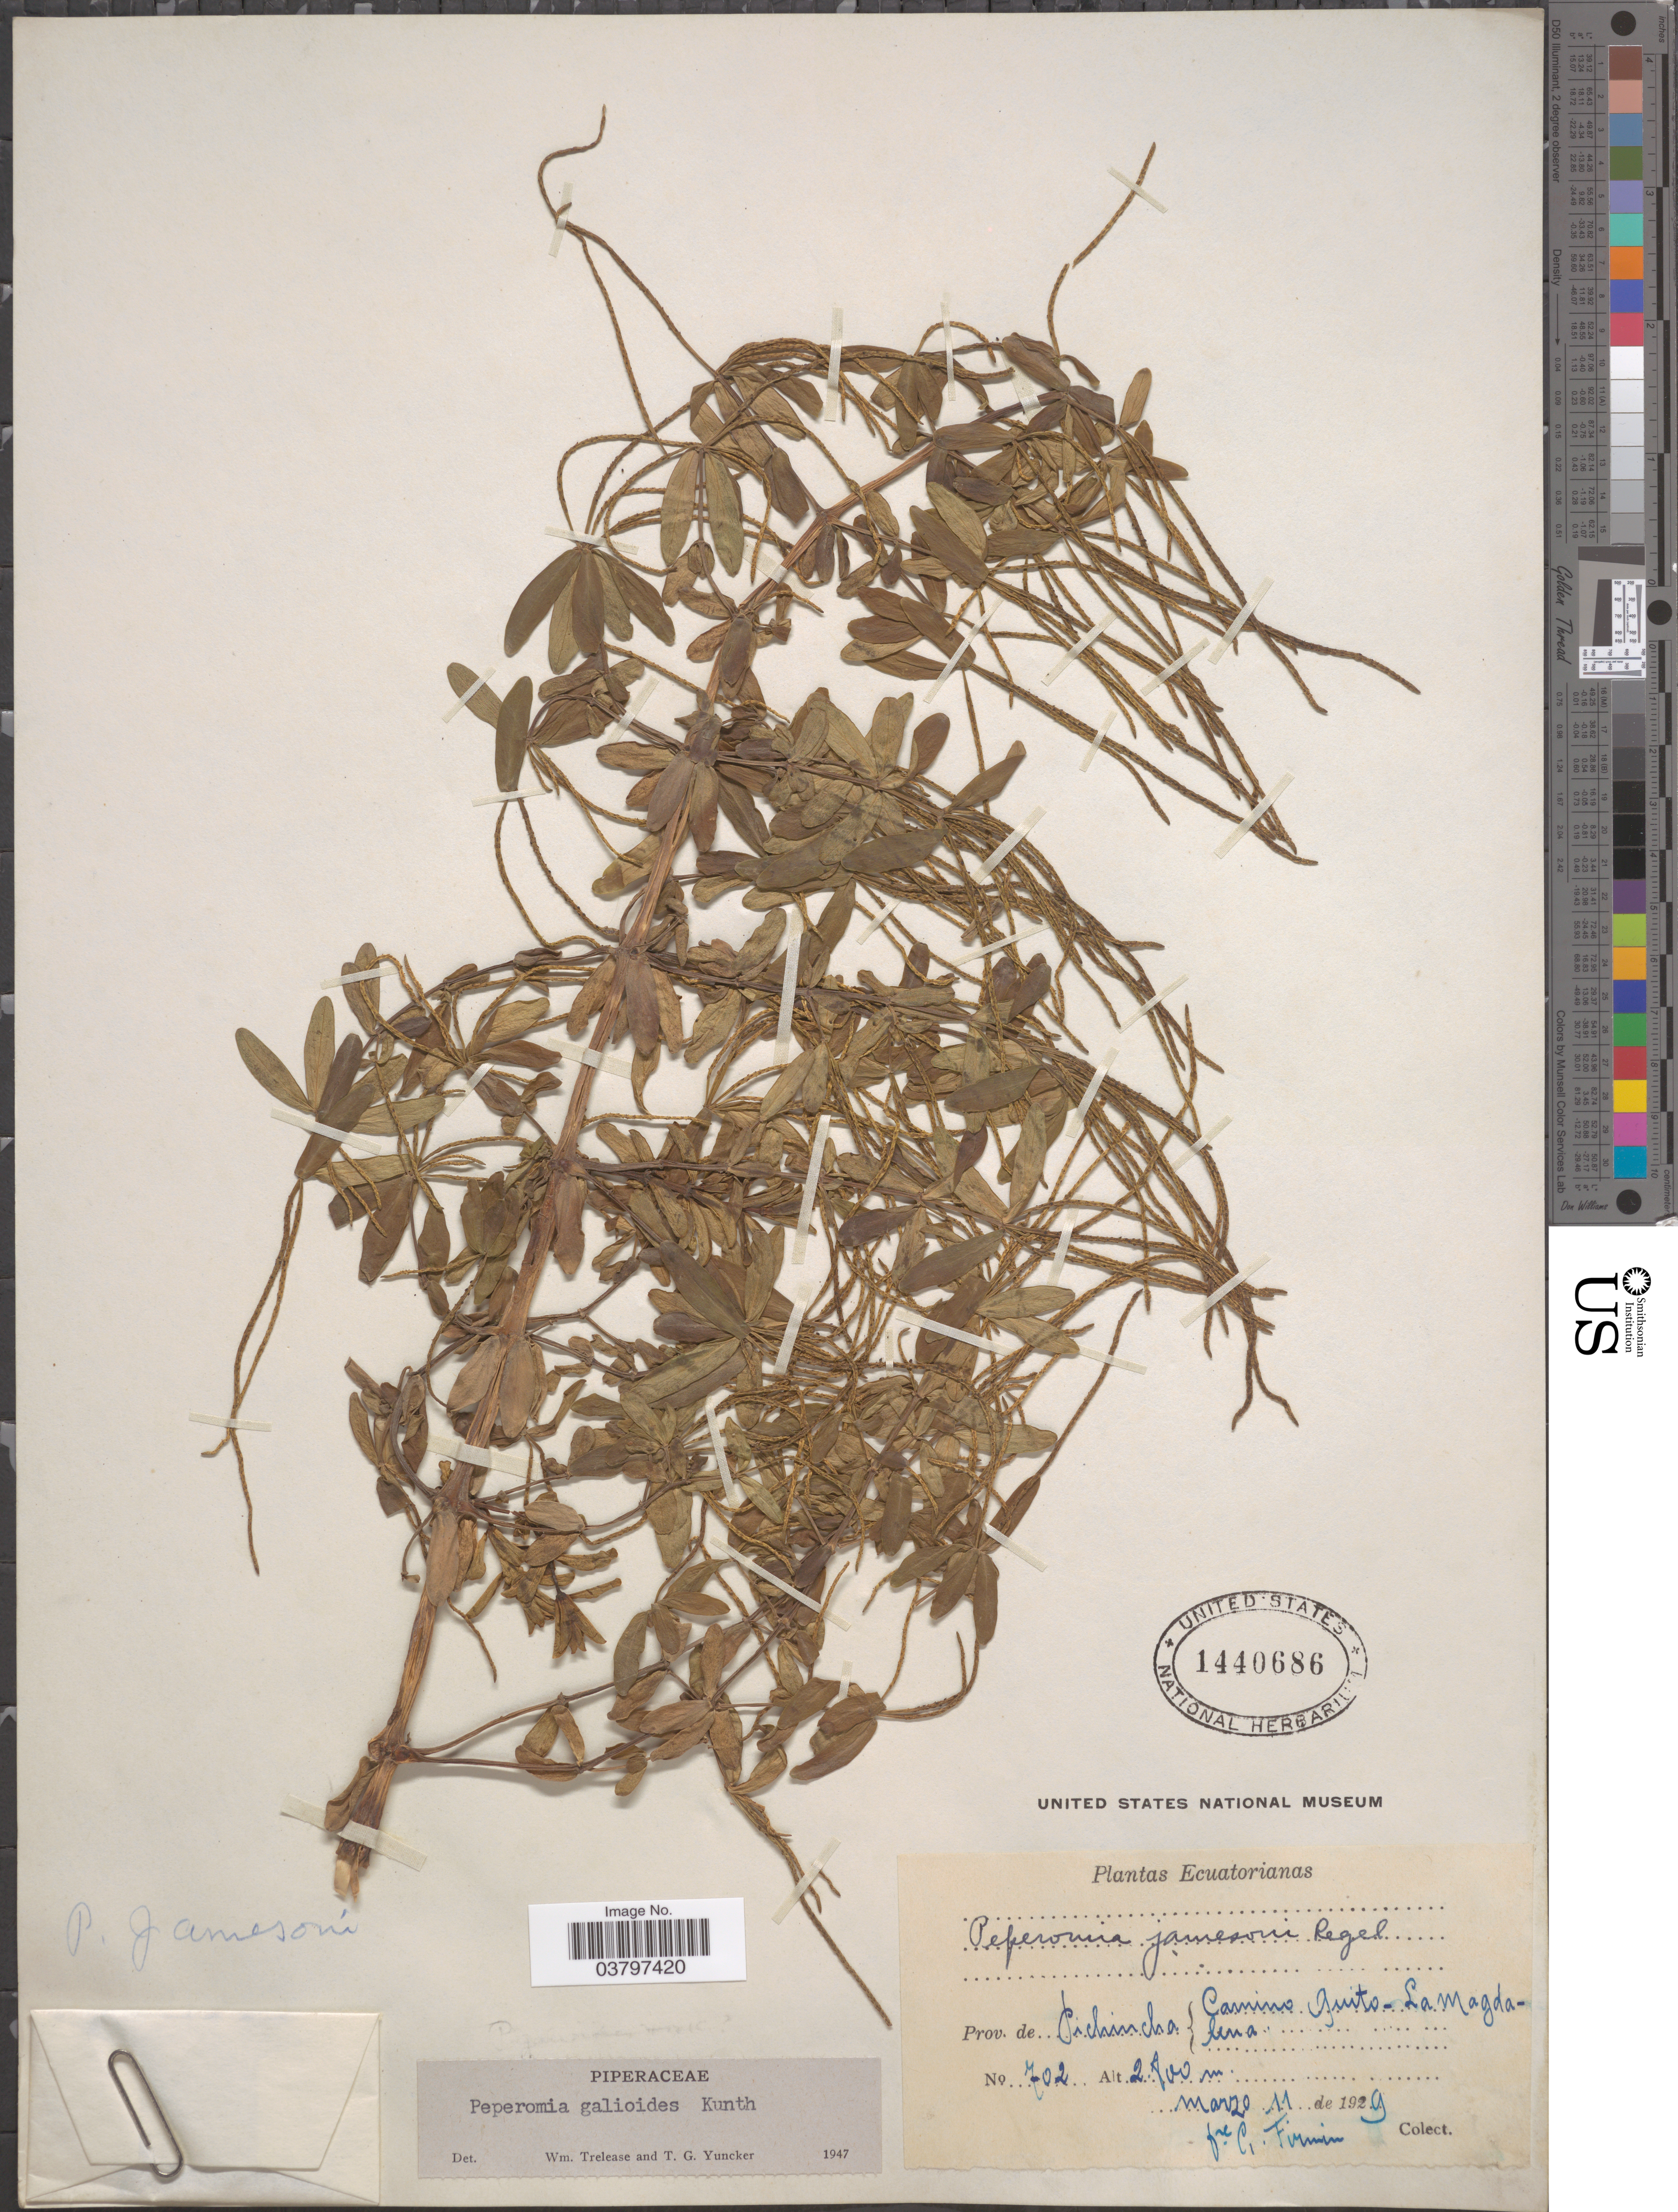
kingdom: Plantae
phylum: Tracheophyta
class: Magnoliopsida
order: Piperales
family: Piperaceae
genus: Peperomia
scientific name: Peperomia galioides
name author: Kunth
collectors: F. Firmin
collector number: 702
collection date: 1929-03-11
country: Ecuador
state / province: Pichincha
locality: Camino Quito-La Magdalena.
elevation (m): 2800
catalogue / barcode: US 1440686